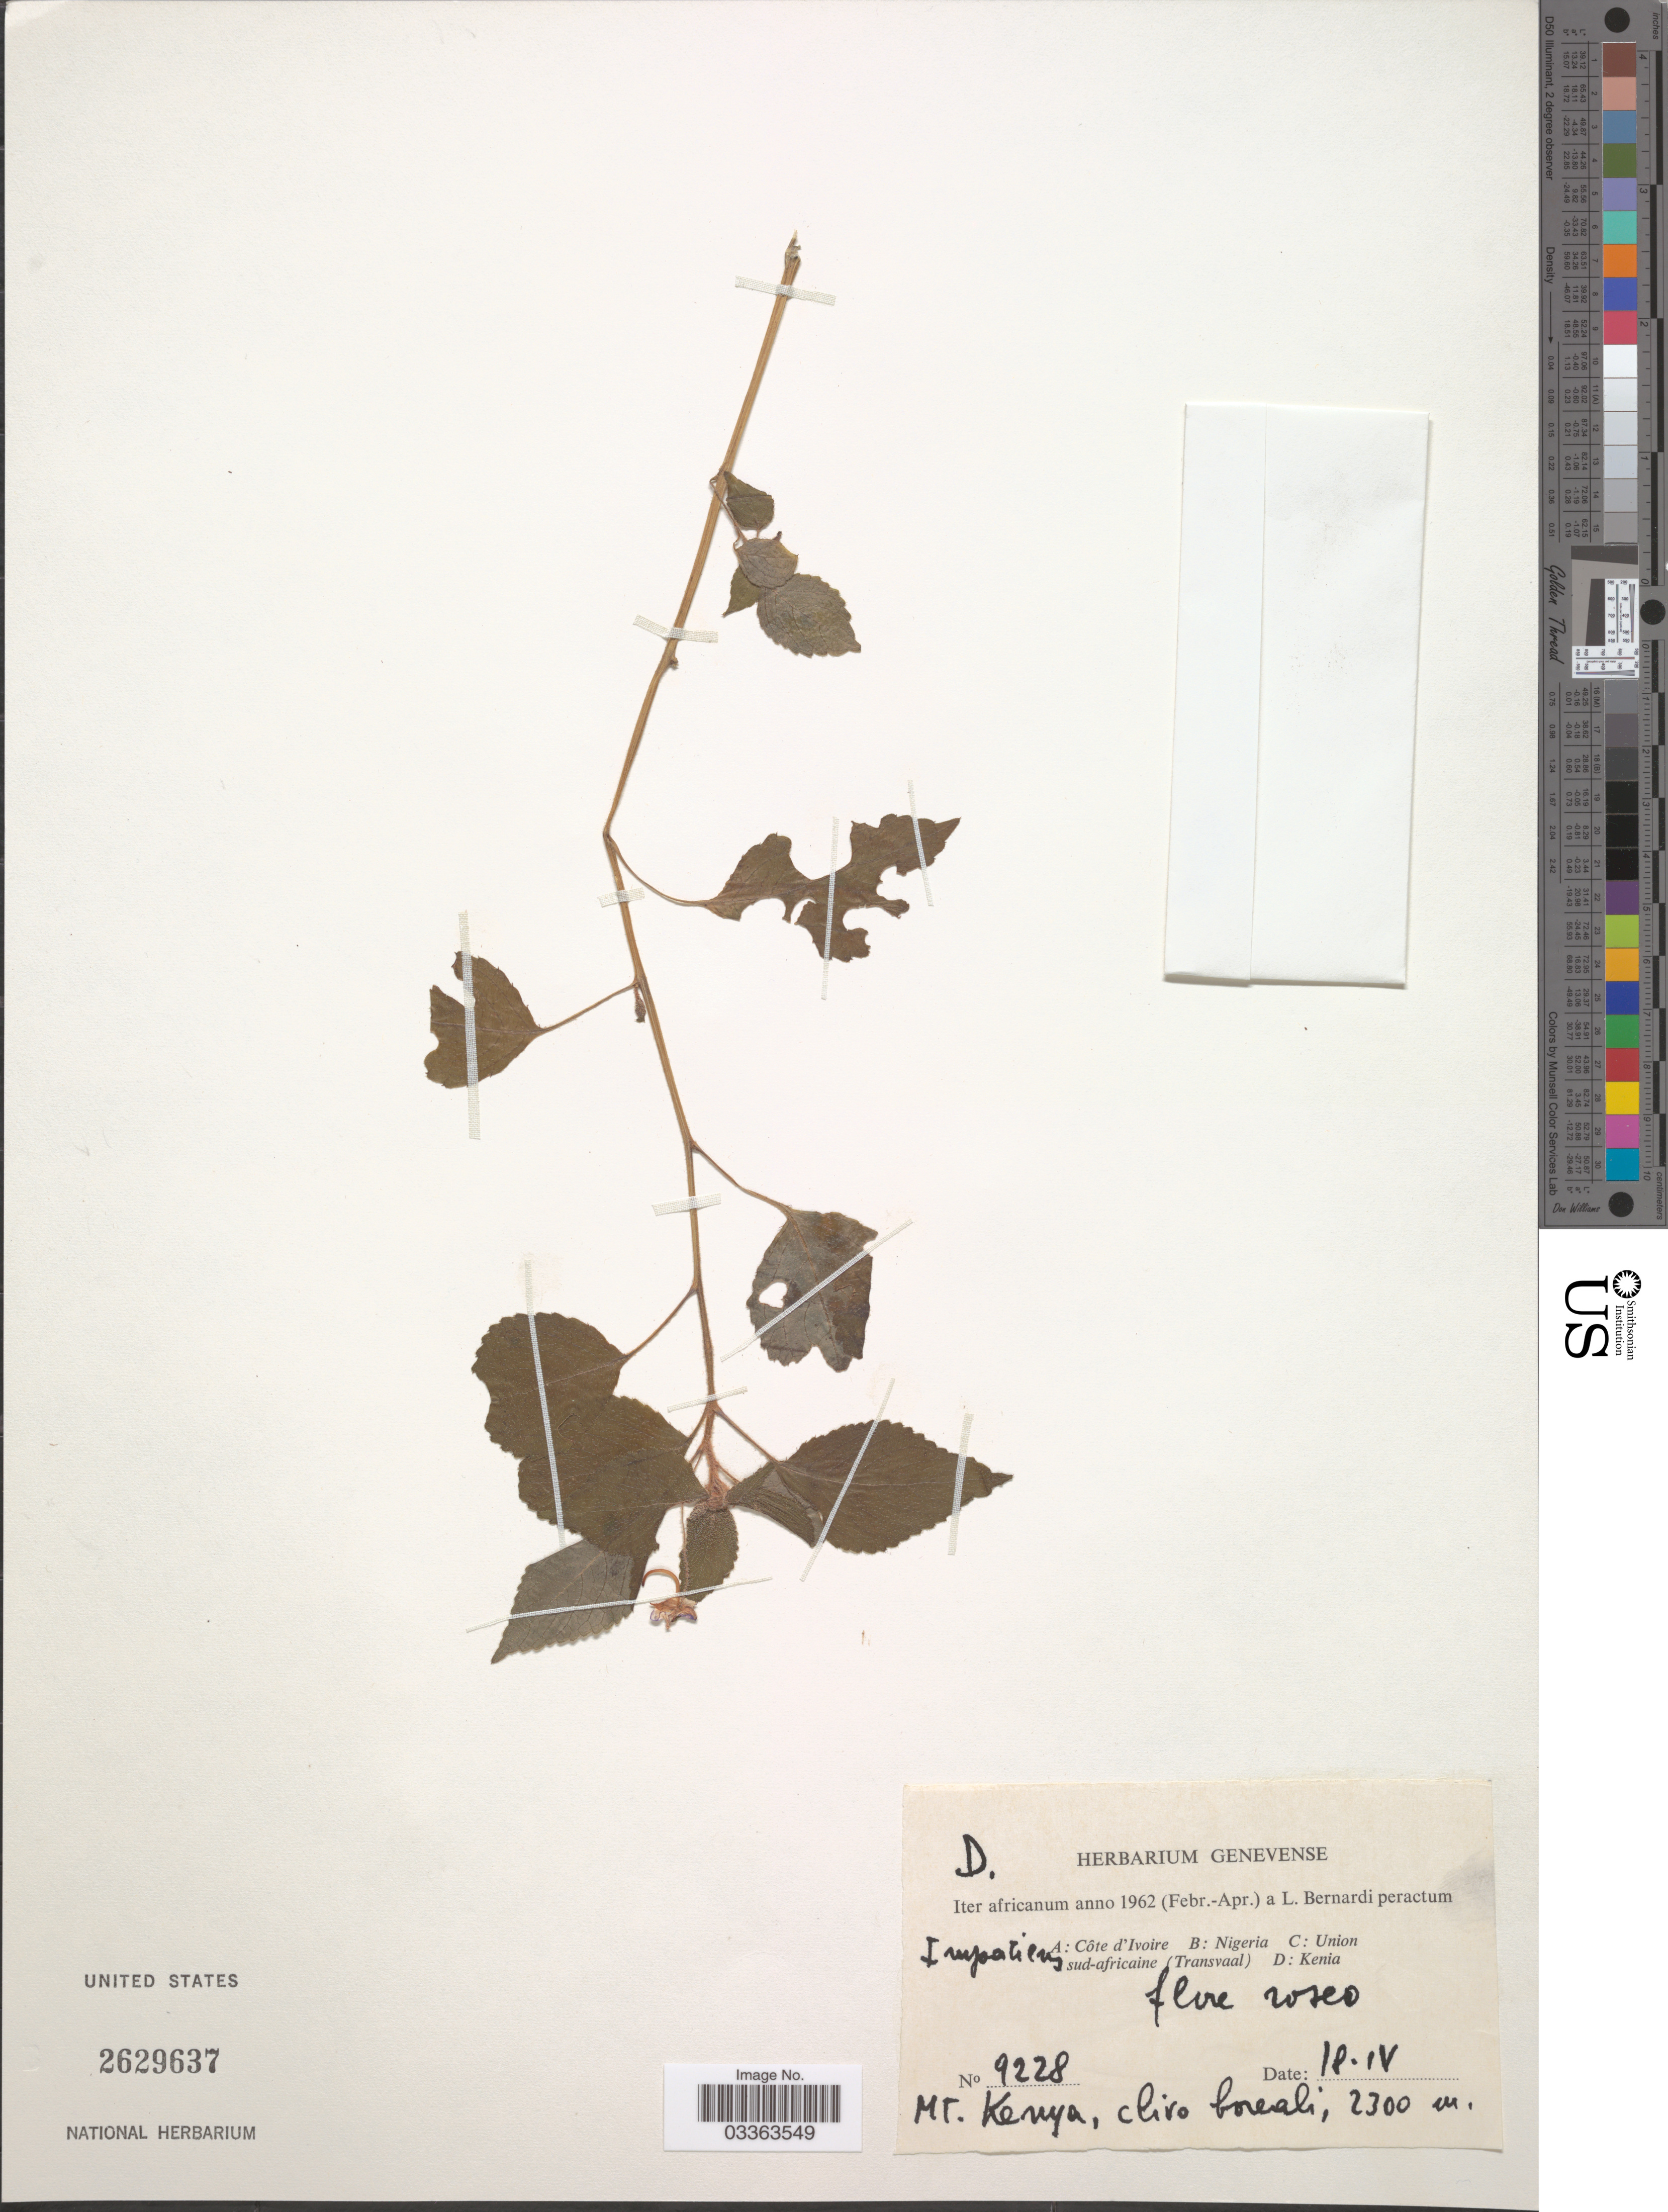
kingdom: Plantae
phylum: Tracheophyta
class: Magnoliopsida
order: Ericales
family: Balsaminaceae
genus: Impatiens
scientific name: Impatiens sp.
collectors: L. Bernardi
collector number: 9228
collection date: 1962-04-18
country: Kenya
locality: Mt. Kenya, clivo boreali.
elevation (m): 2300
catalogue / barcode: US 2629637